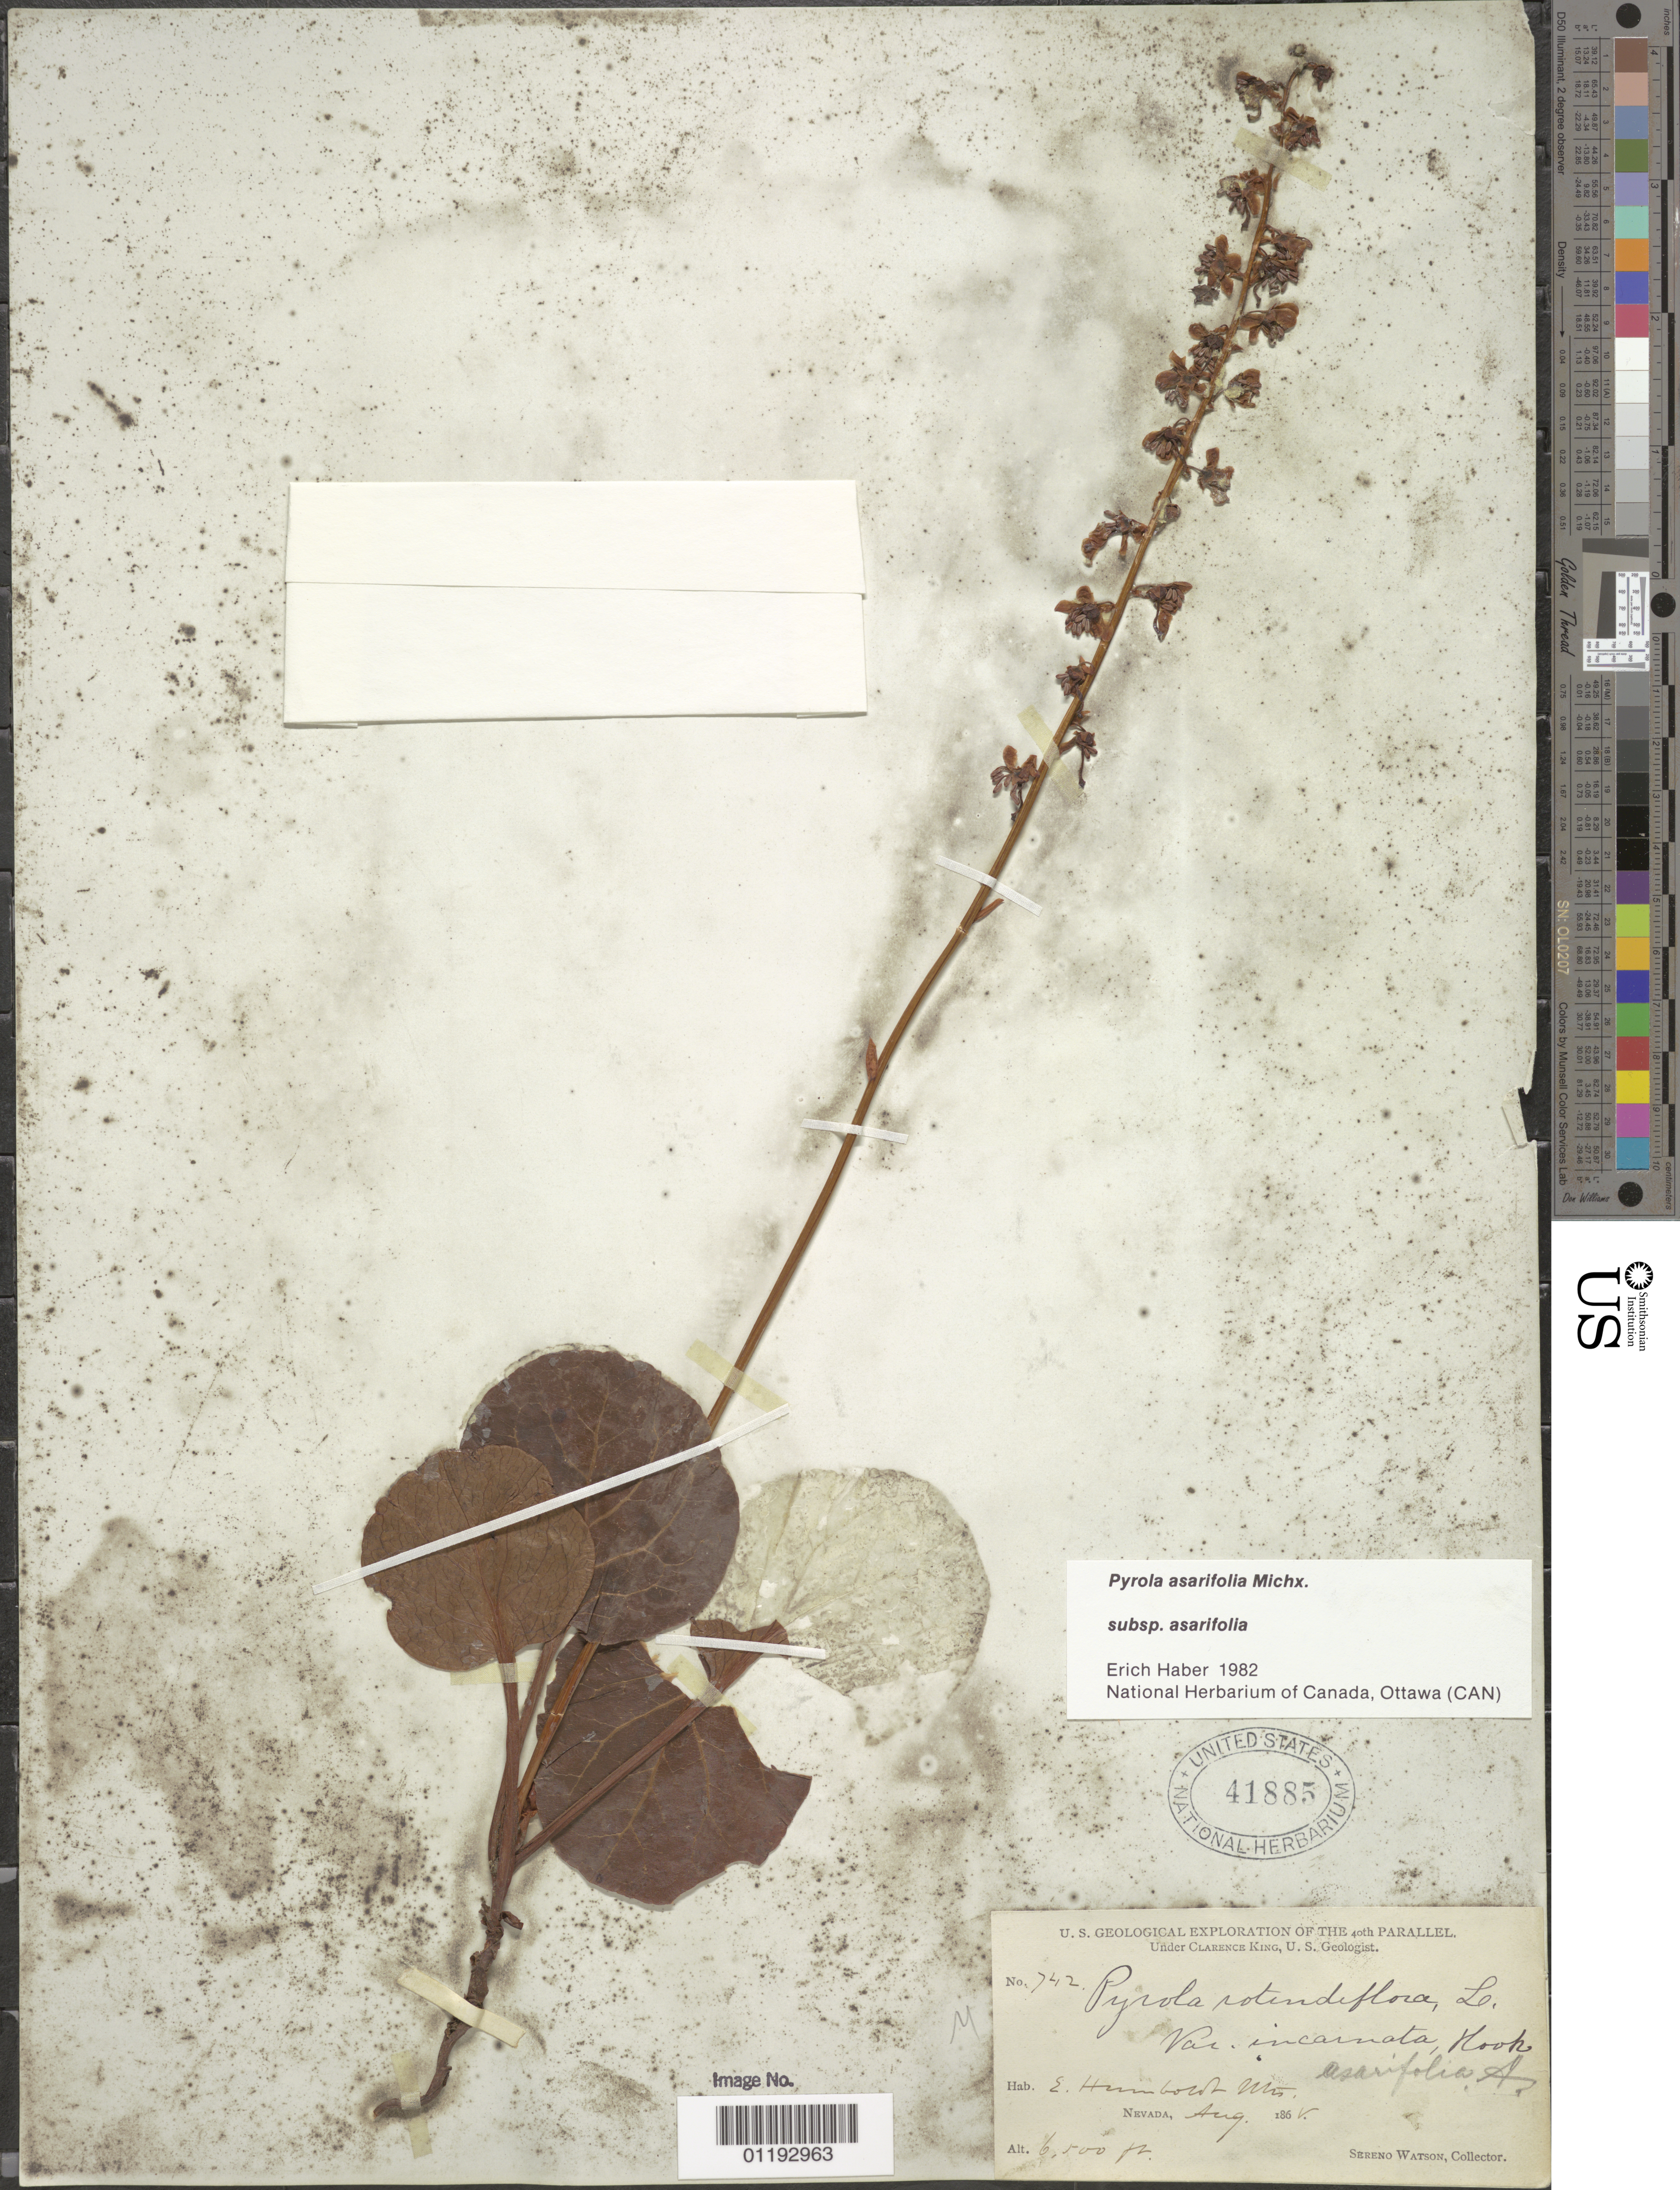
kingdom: Plantae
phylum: Tracheophyta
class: Magnoliopsida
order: Ericales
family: Ericaceae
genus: Pyrola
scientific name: Pyrola asarifolia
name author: Michx.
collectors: S. Watson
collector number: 742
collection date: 1868-08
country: United States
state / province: Nevada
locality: E. Humboldt Mts.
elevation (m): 1981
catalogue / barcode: US 41885